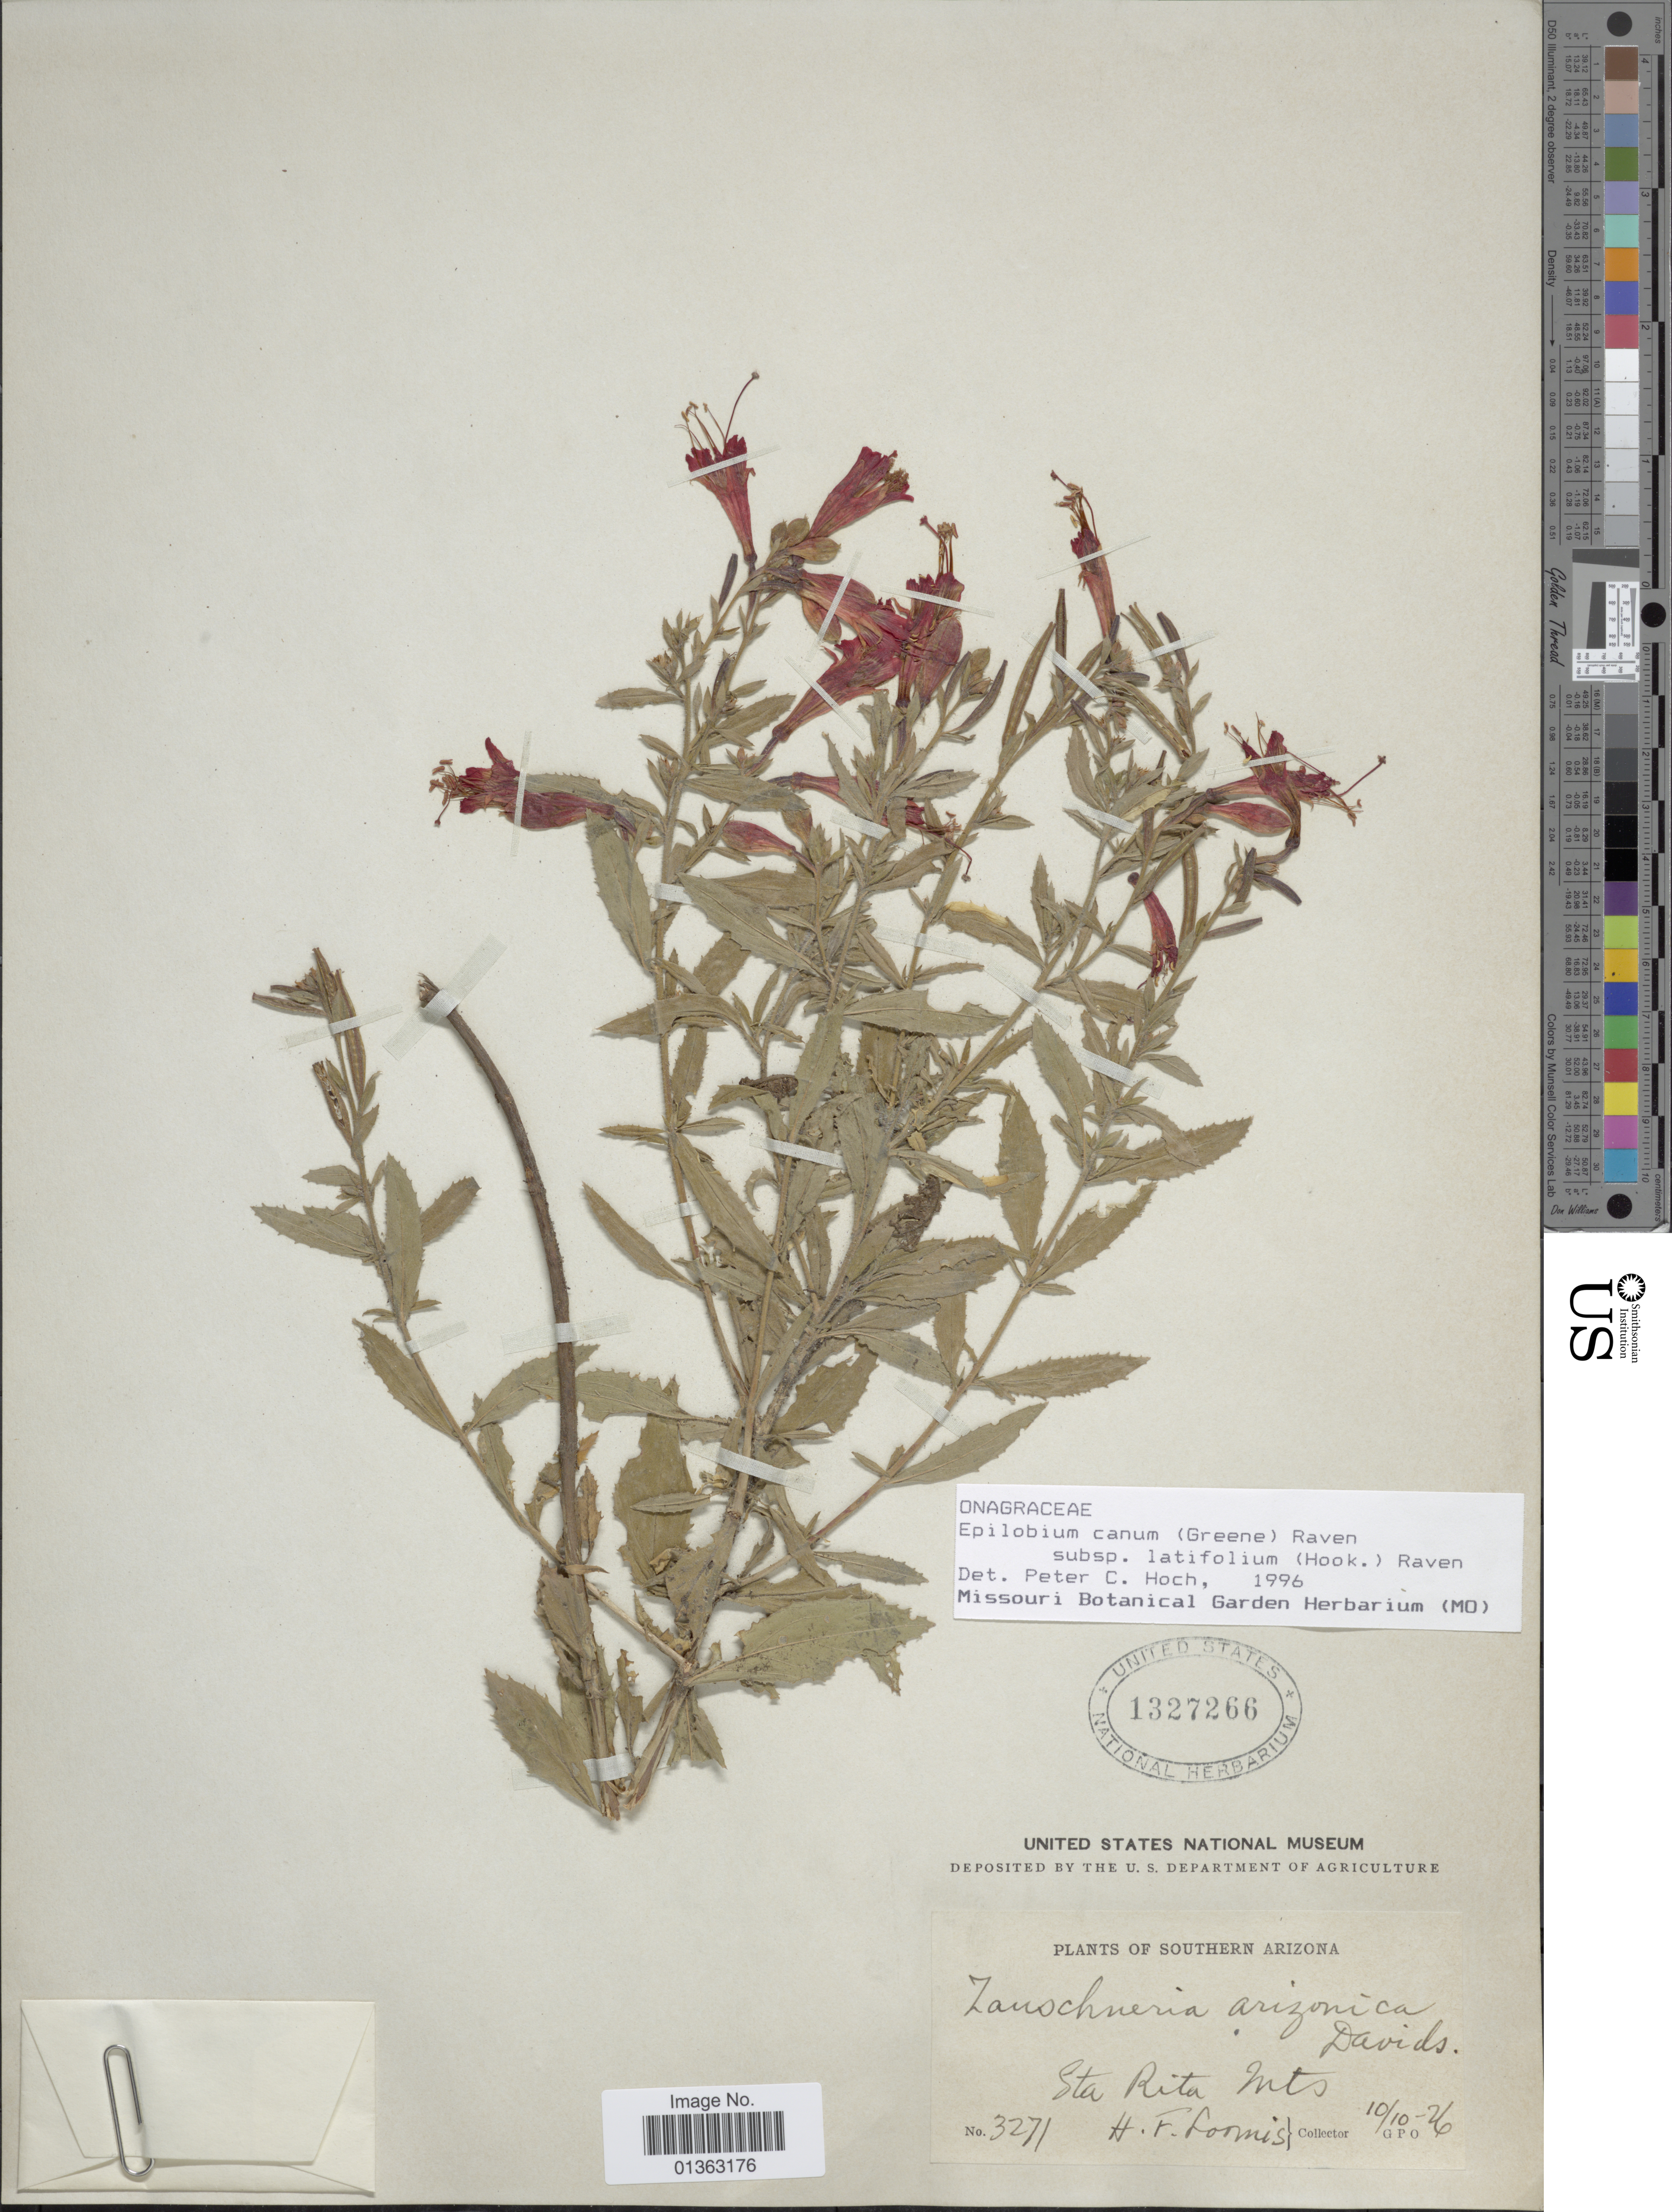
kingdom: Plantae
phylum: Tracheophyta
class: Magnoliopsida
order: Myrtales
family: Onagraceae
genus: Epilobium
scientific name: Epilobium canum subsp. latifolium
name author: (Hook.) P.H. Raven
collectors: H. F. Loomis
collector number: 3271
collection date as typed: Transcribed d/m/y: 10/10/26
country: United States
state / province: Arizona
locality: Southern Arizona. Sta Rita Mts.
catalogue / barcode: US 1327266